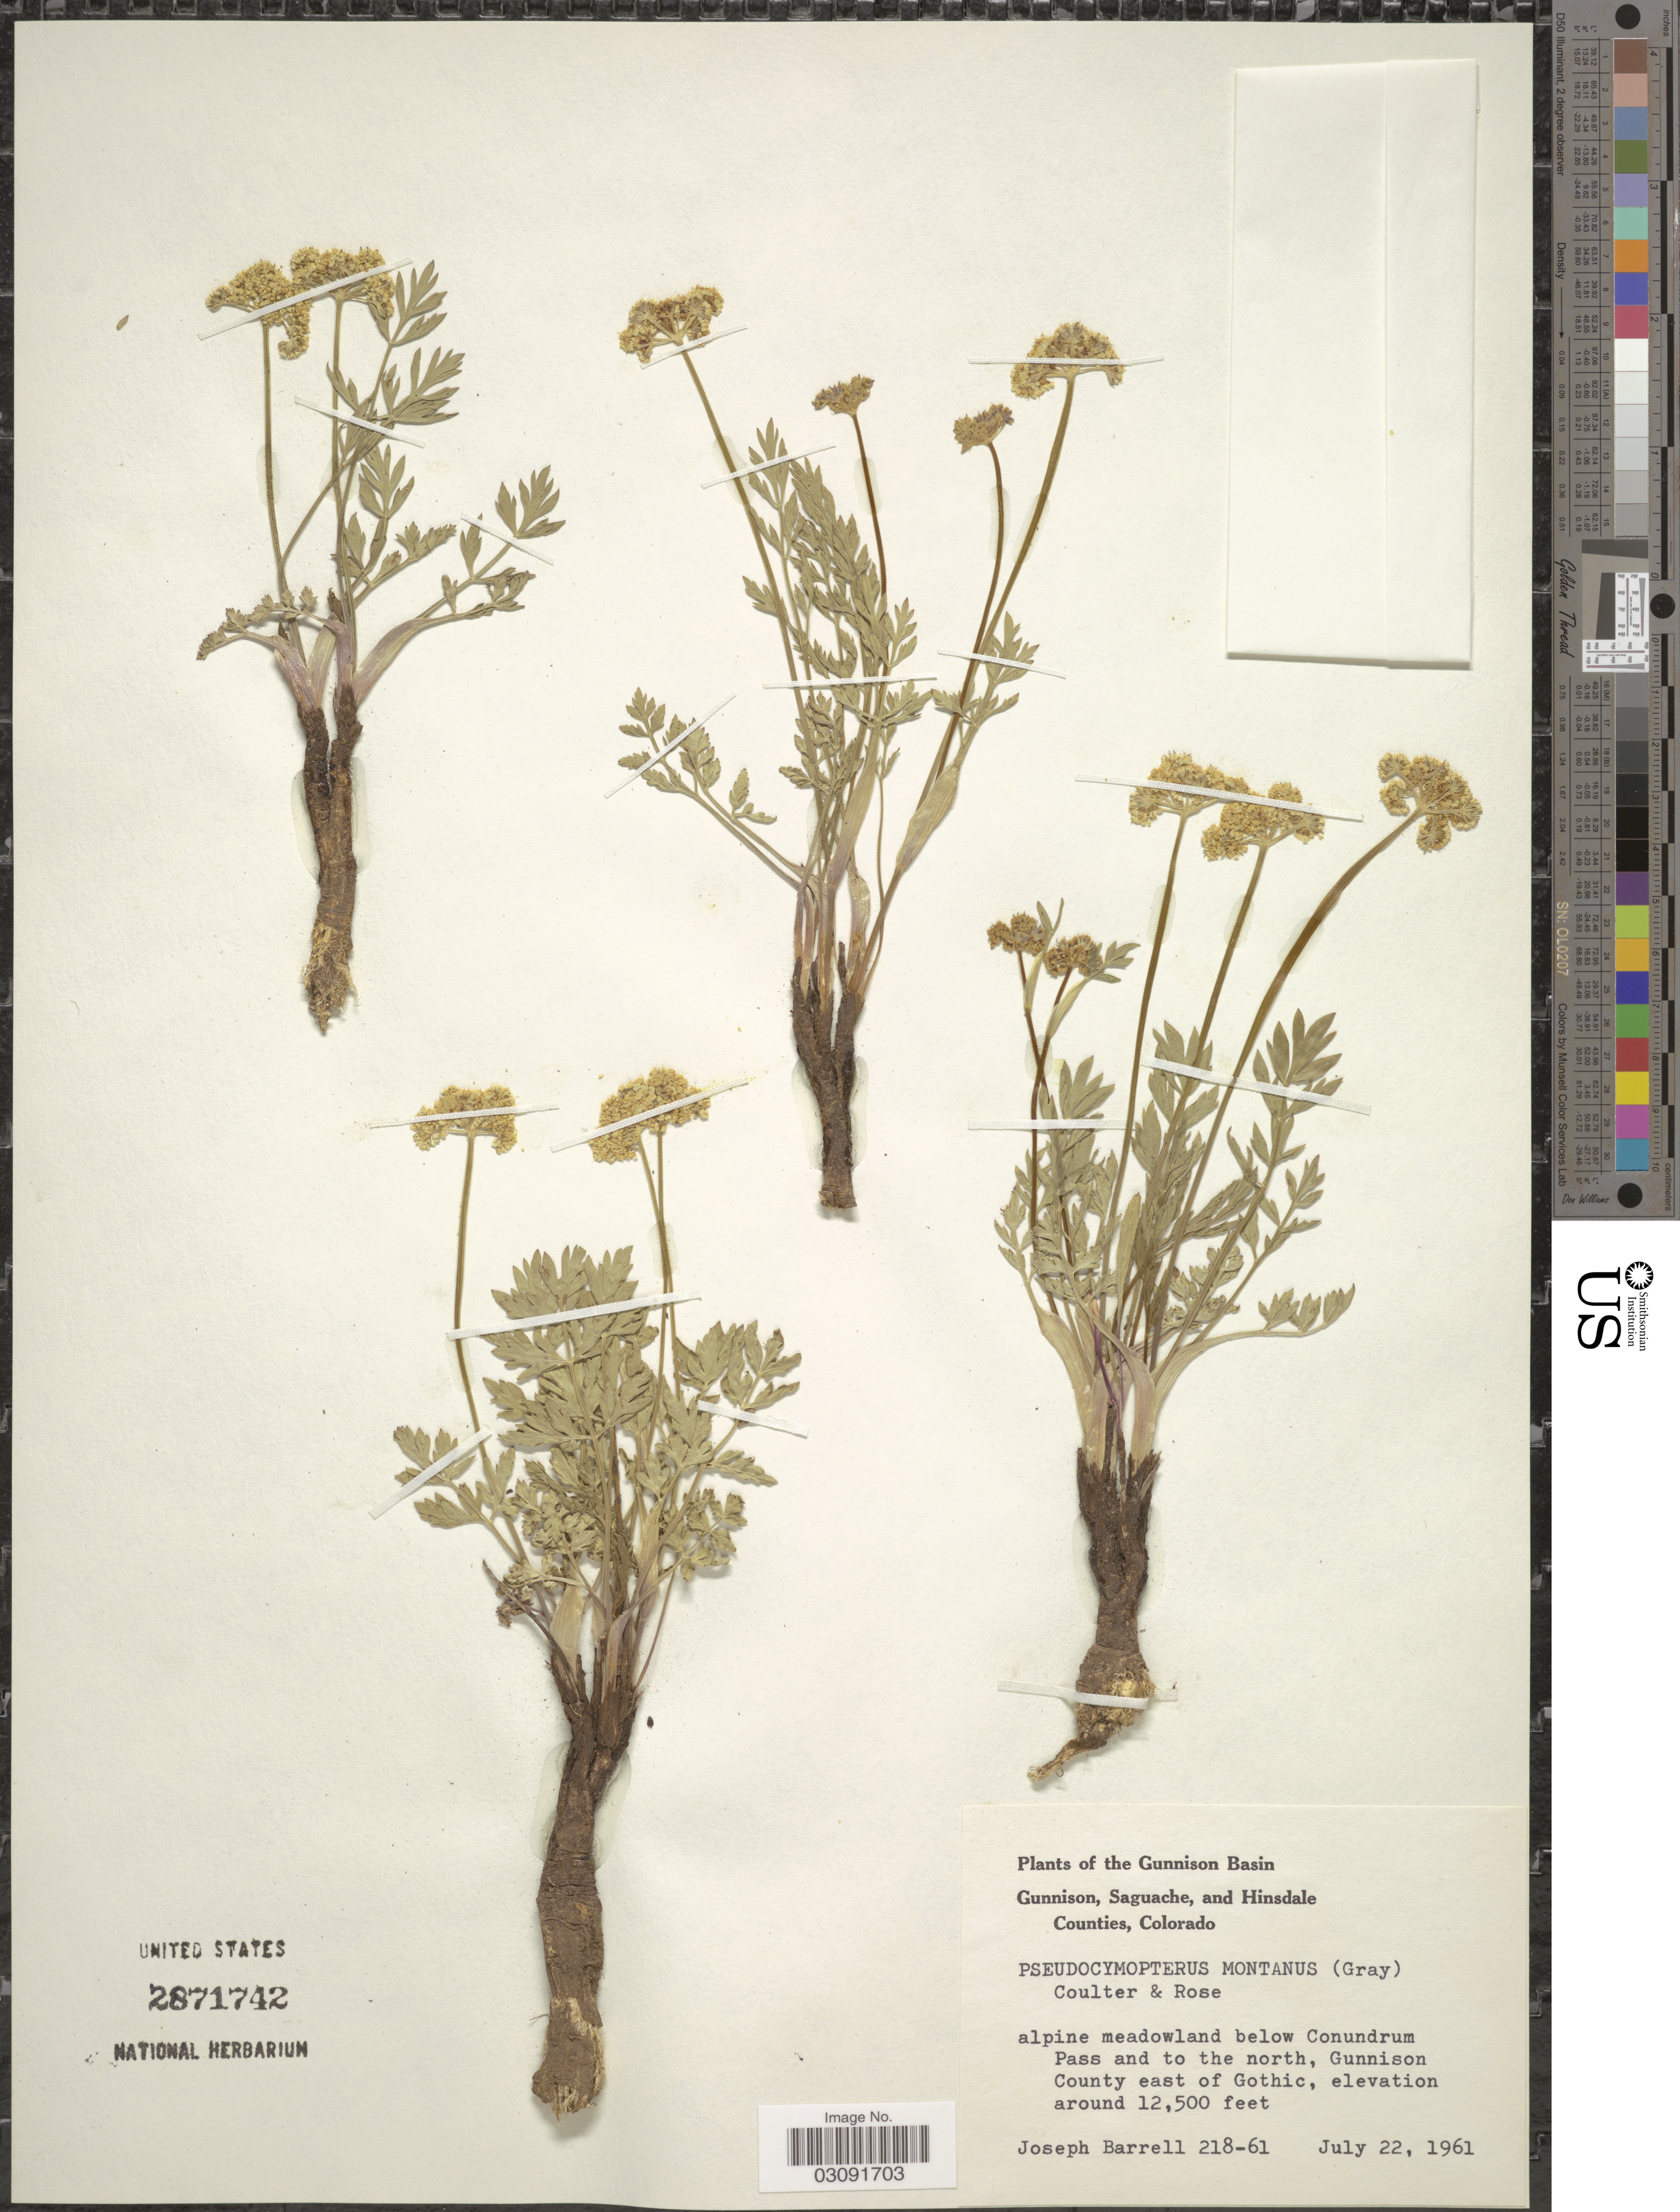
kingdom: Plantae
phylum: Tracheophyta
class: Magnoliopsida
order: Apiales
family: Apiaceae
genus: Pseudocymopterus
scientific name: Pseudocymopterus montanus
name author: (A. Gray) J.M. Coult. & Rose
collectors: J. Barrell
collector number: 218-61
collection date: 1961-07-22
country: United States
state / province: Colorado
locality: The Gunnison Basin, Gunnison, Saguache, and Hinsdale Counties, Colorado, alpine meadowland below Conundrum Pass and to the north, Gunnison County east of Gothic.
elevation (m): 3810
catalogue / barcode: US 2871742